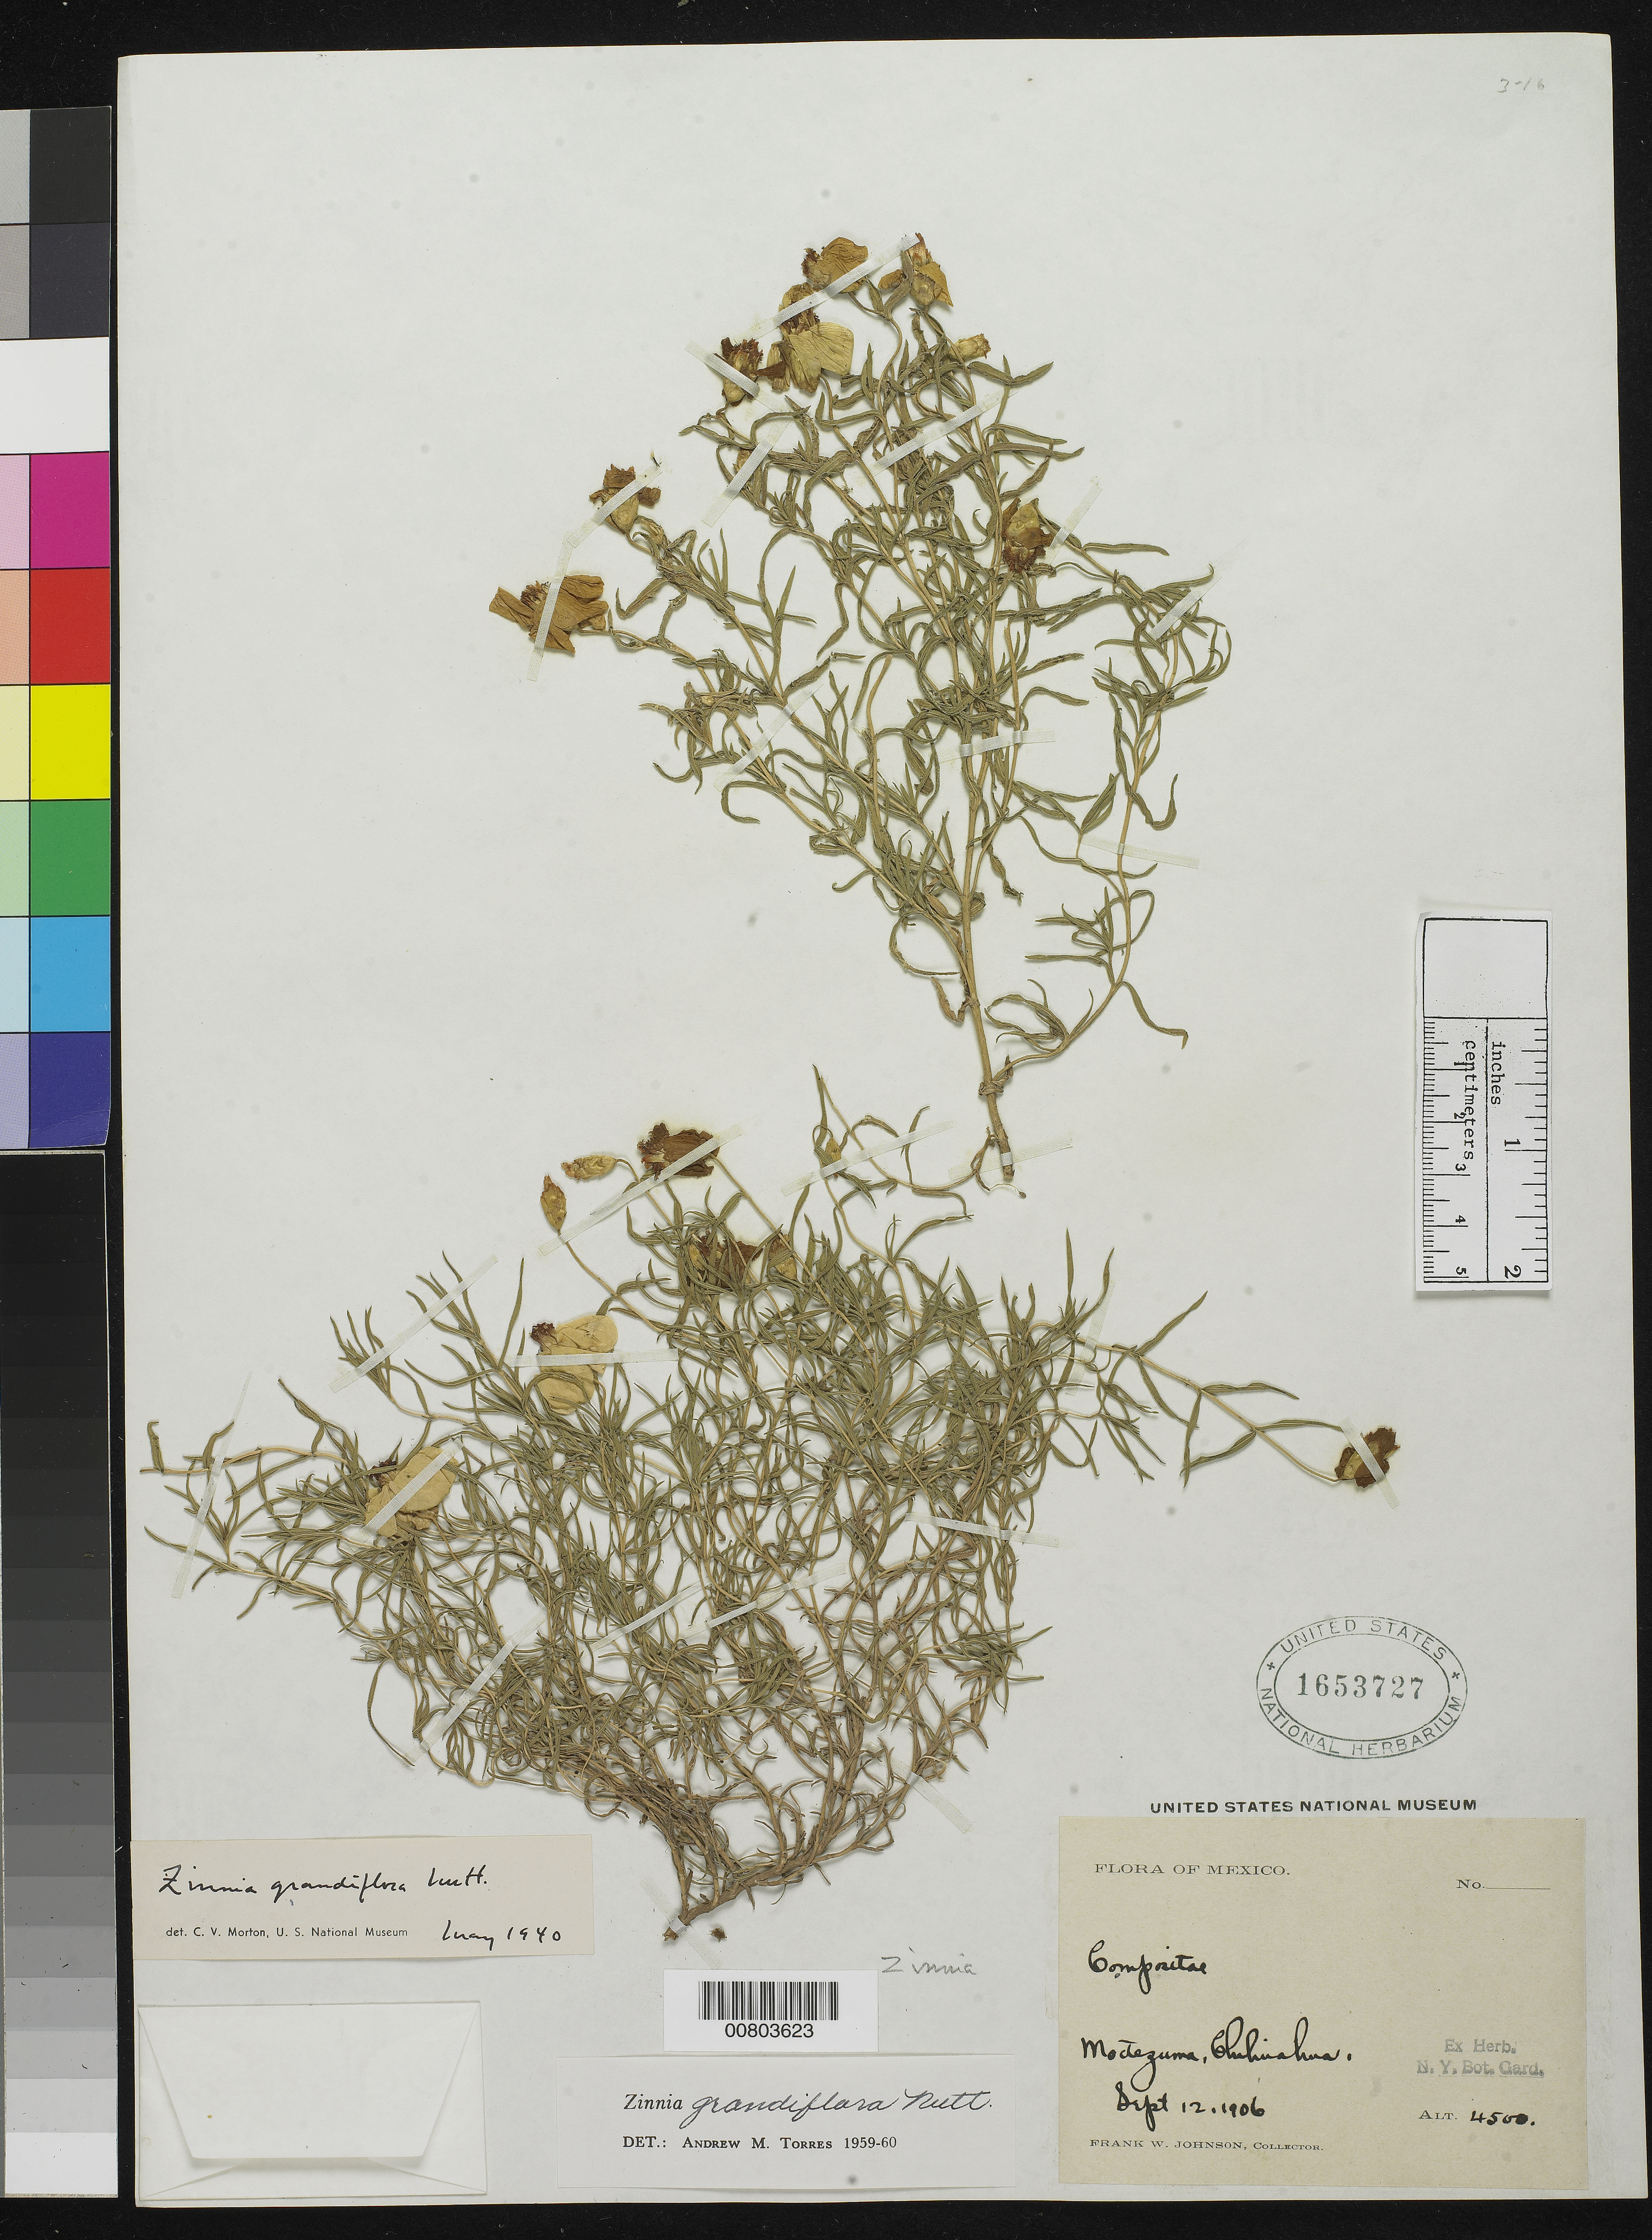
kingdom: Plantae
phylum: Tracheophyta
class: Magnoliopsida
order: Asterales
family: Asteraceae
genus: Zinnia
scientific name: Zinnia grandiflora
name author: Nutt.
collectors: F. W. Johnson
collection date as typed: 12 Sep 1906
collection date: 1906-09-12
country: Mexico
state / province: Chihuahua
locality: Moctezuma, Chihuahua.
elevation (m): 1372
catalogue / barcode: US 1653727